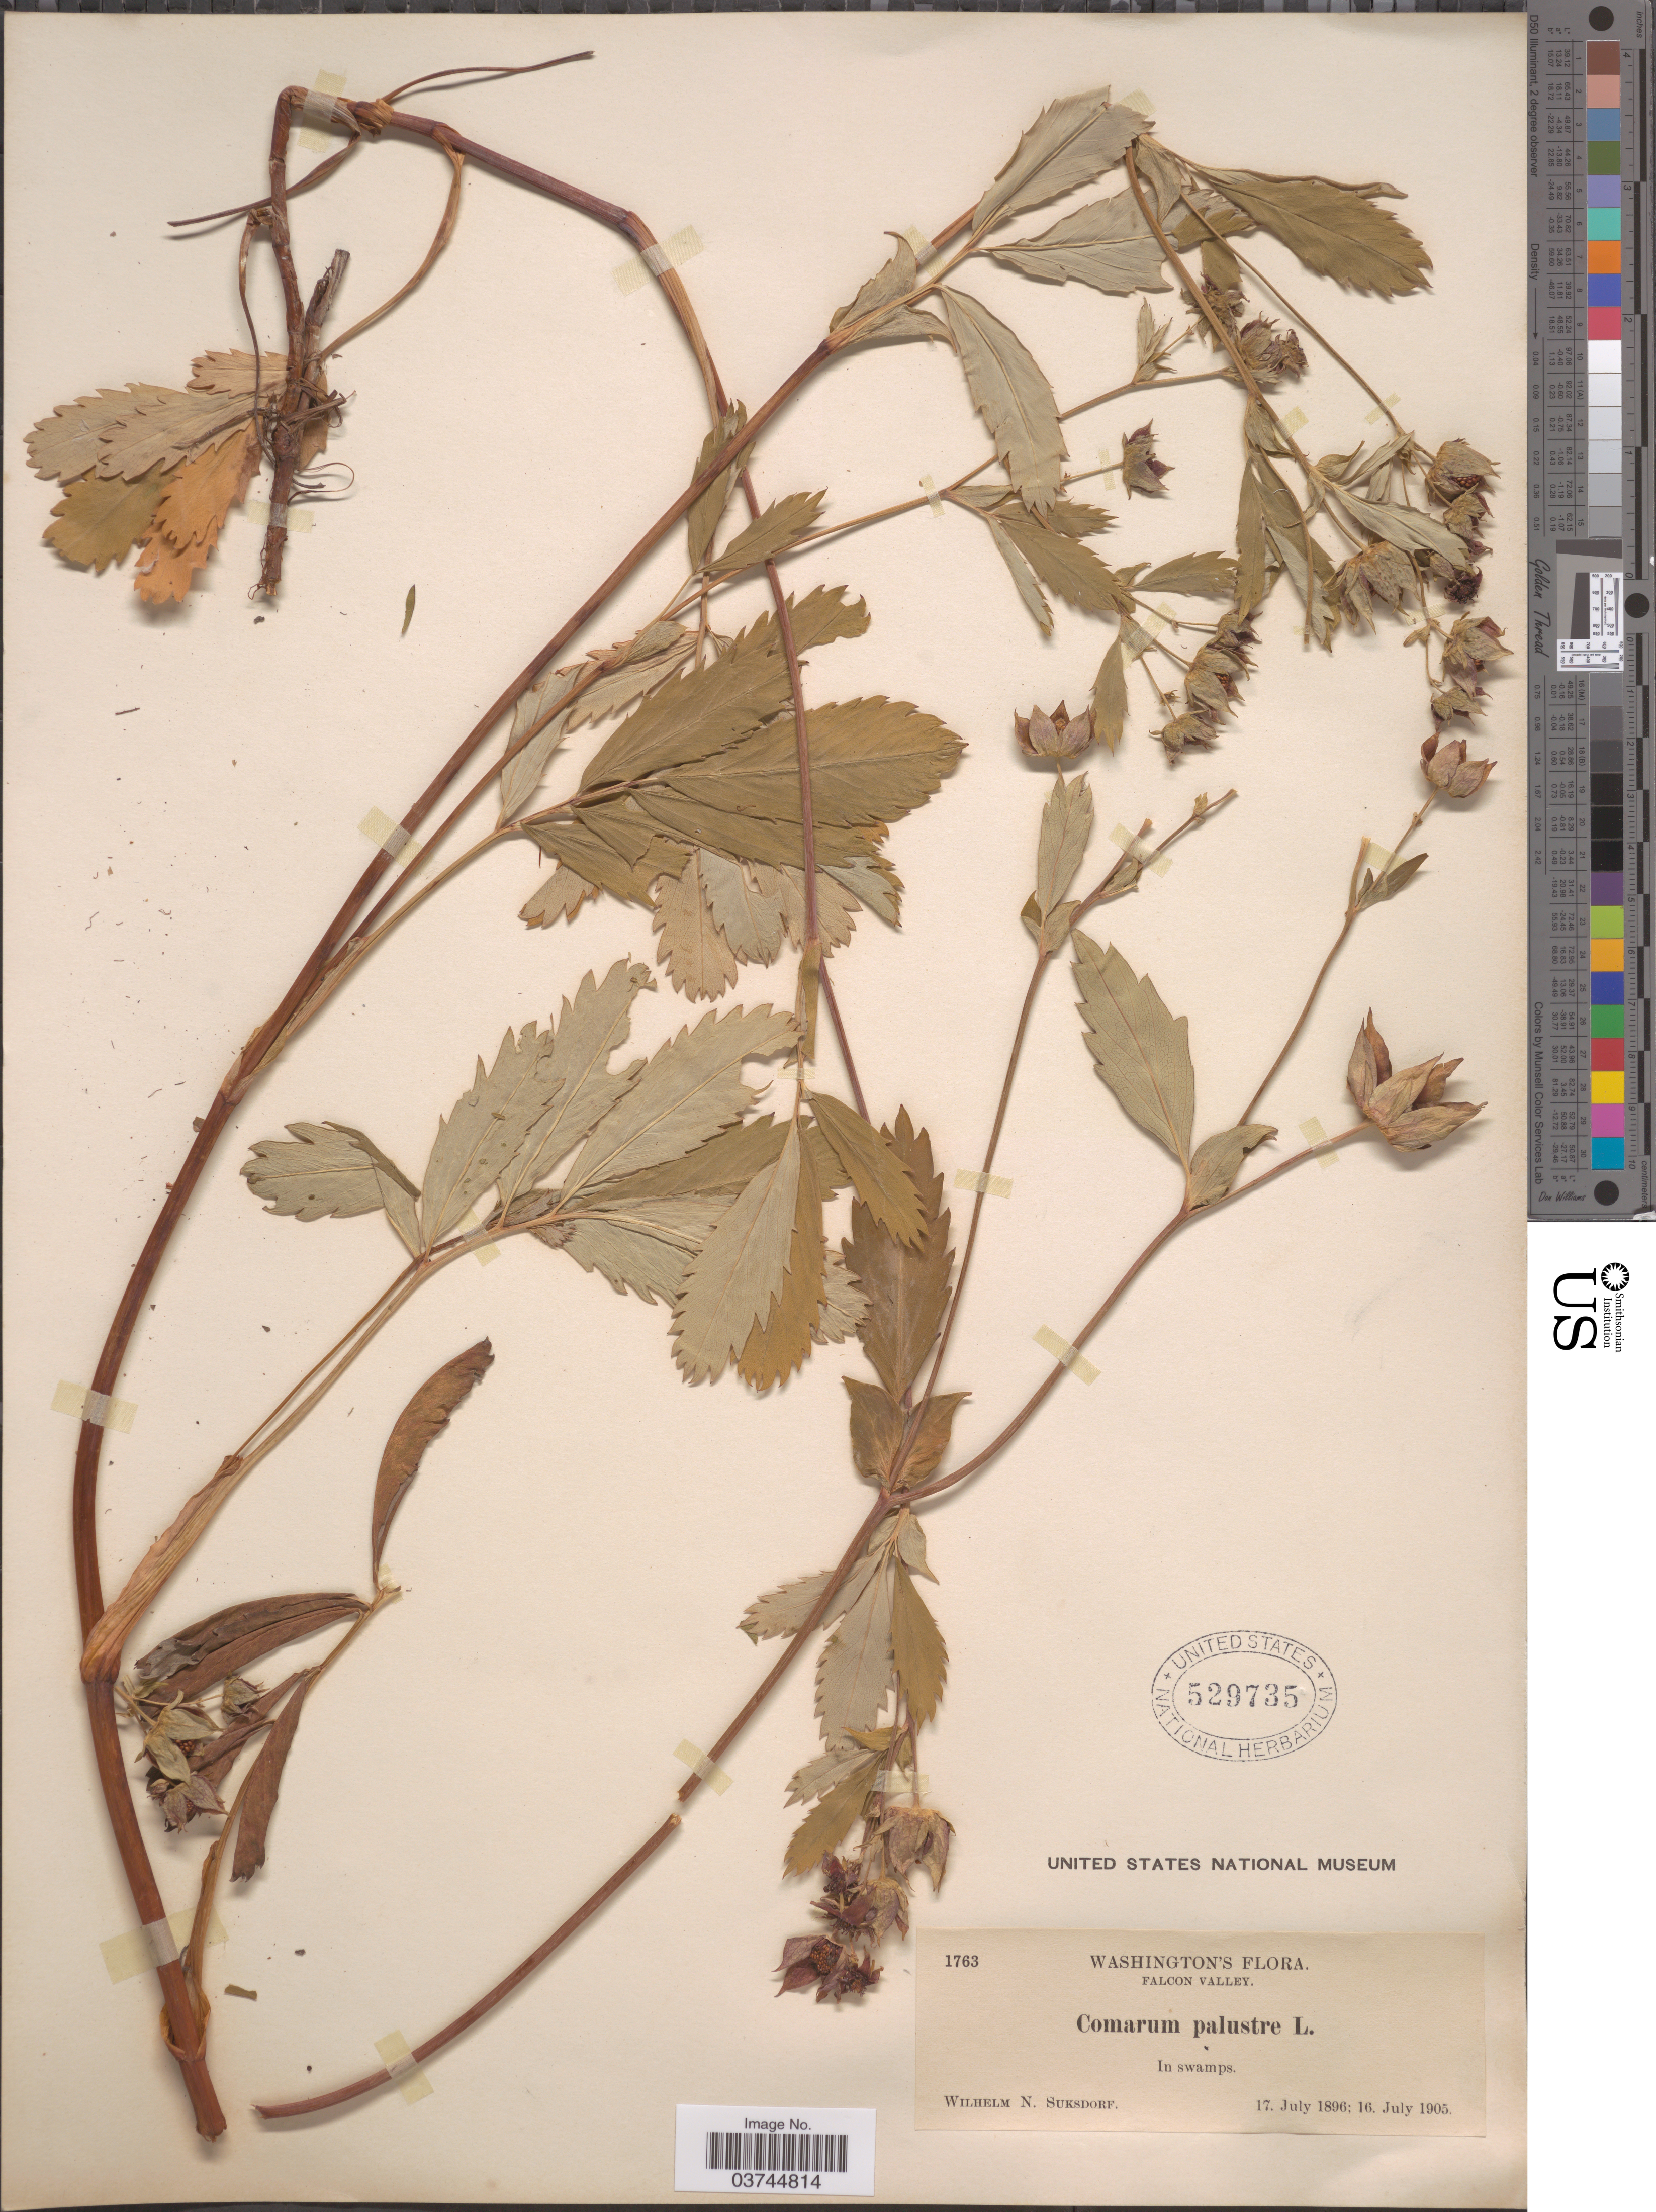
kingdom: Plantae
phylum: Tracheophyta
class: Magnoliopsida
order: Rosales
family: Rosaceae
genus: Comarum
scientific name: Comarum palustre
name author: L.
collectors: W. N. Suksdorf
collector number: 1763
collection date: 1896-07-17/1905-07-16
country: United States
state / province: Washington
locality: Falcon Valley.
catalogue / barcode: US 529735